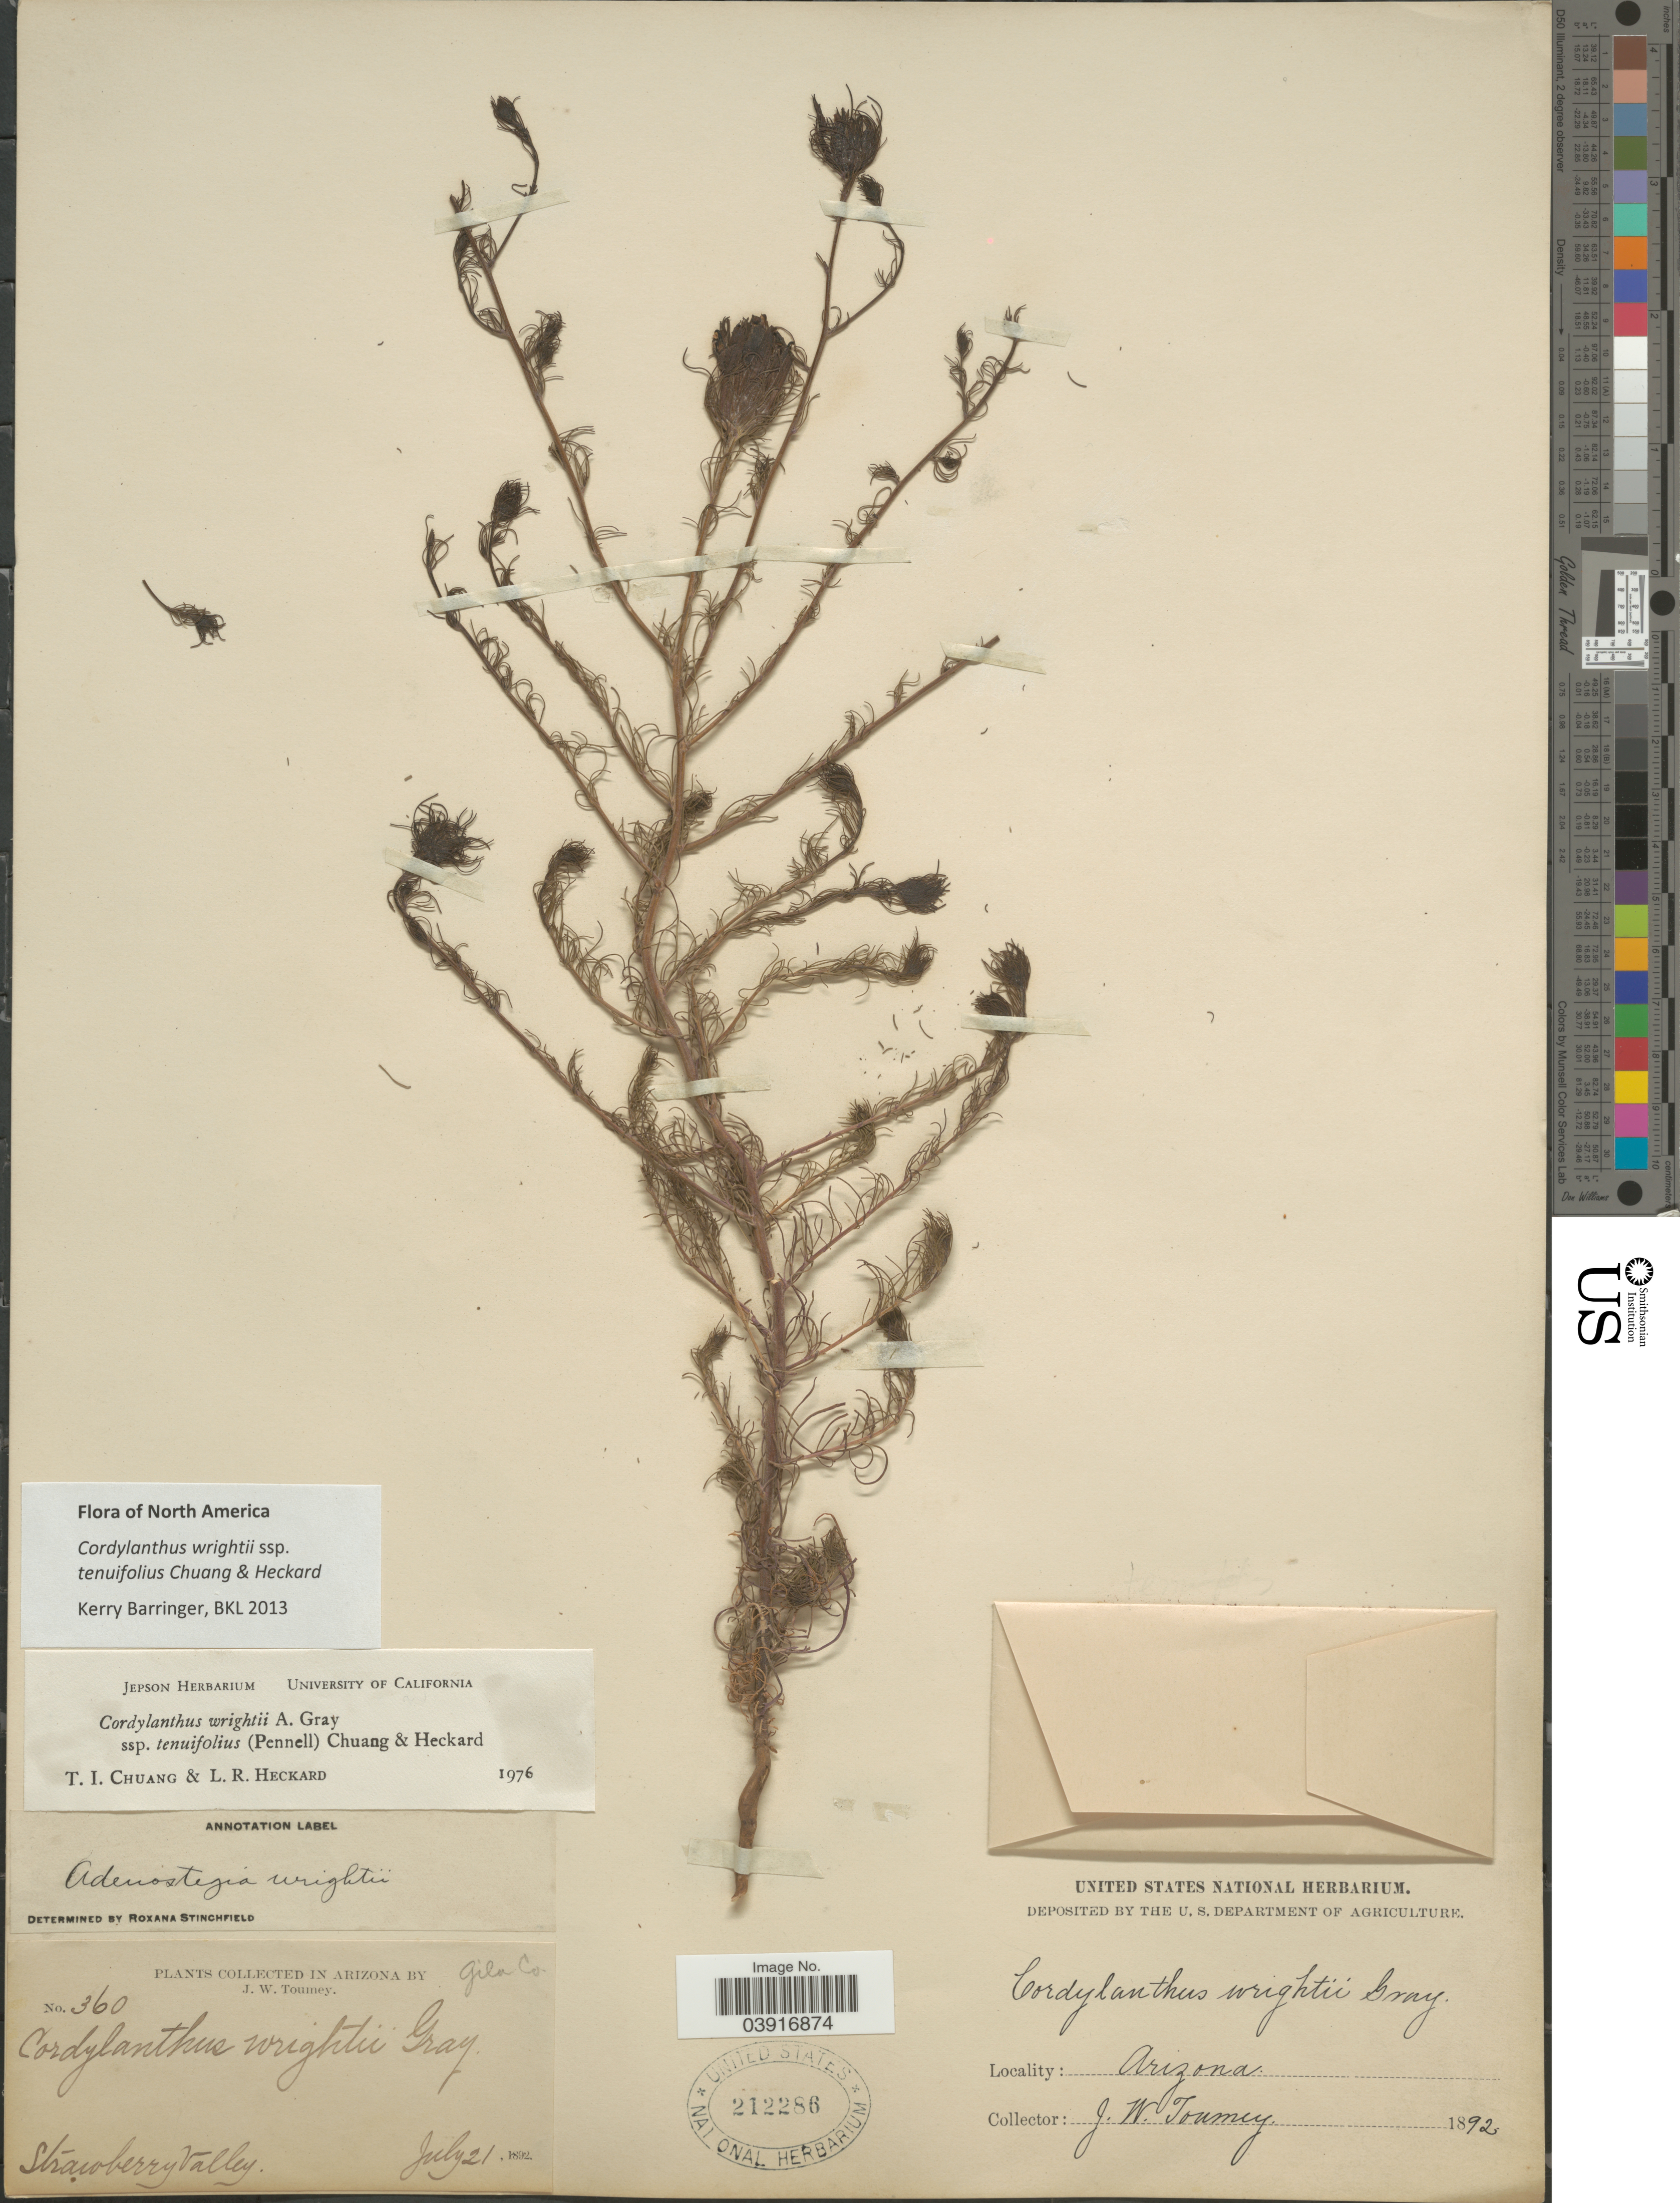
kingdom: Plantae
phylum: Tracheophyta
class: Magnoliopsida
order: Lamiales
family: Orobanchaceae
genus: Cordylanthus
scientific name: Cordylanthus wrightii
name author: A. Gray in Emory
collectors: J. W. Toumey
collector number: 360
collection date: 1892-07-21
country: United States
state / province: Arizona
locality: Gila Co. Strawberry Valley.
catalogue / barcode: US 212286